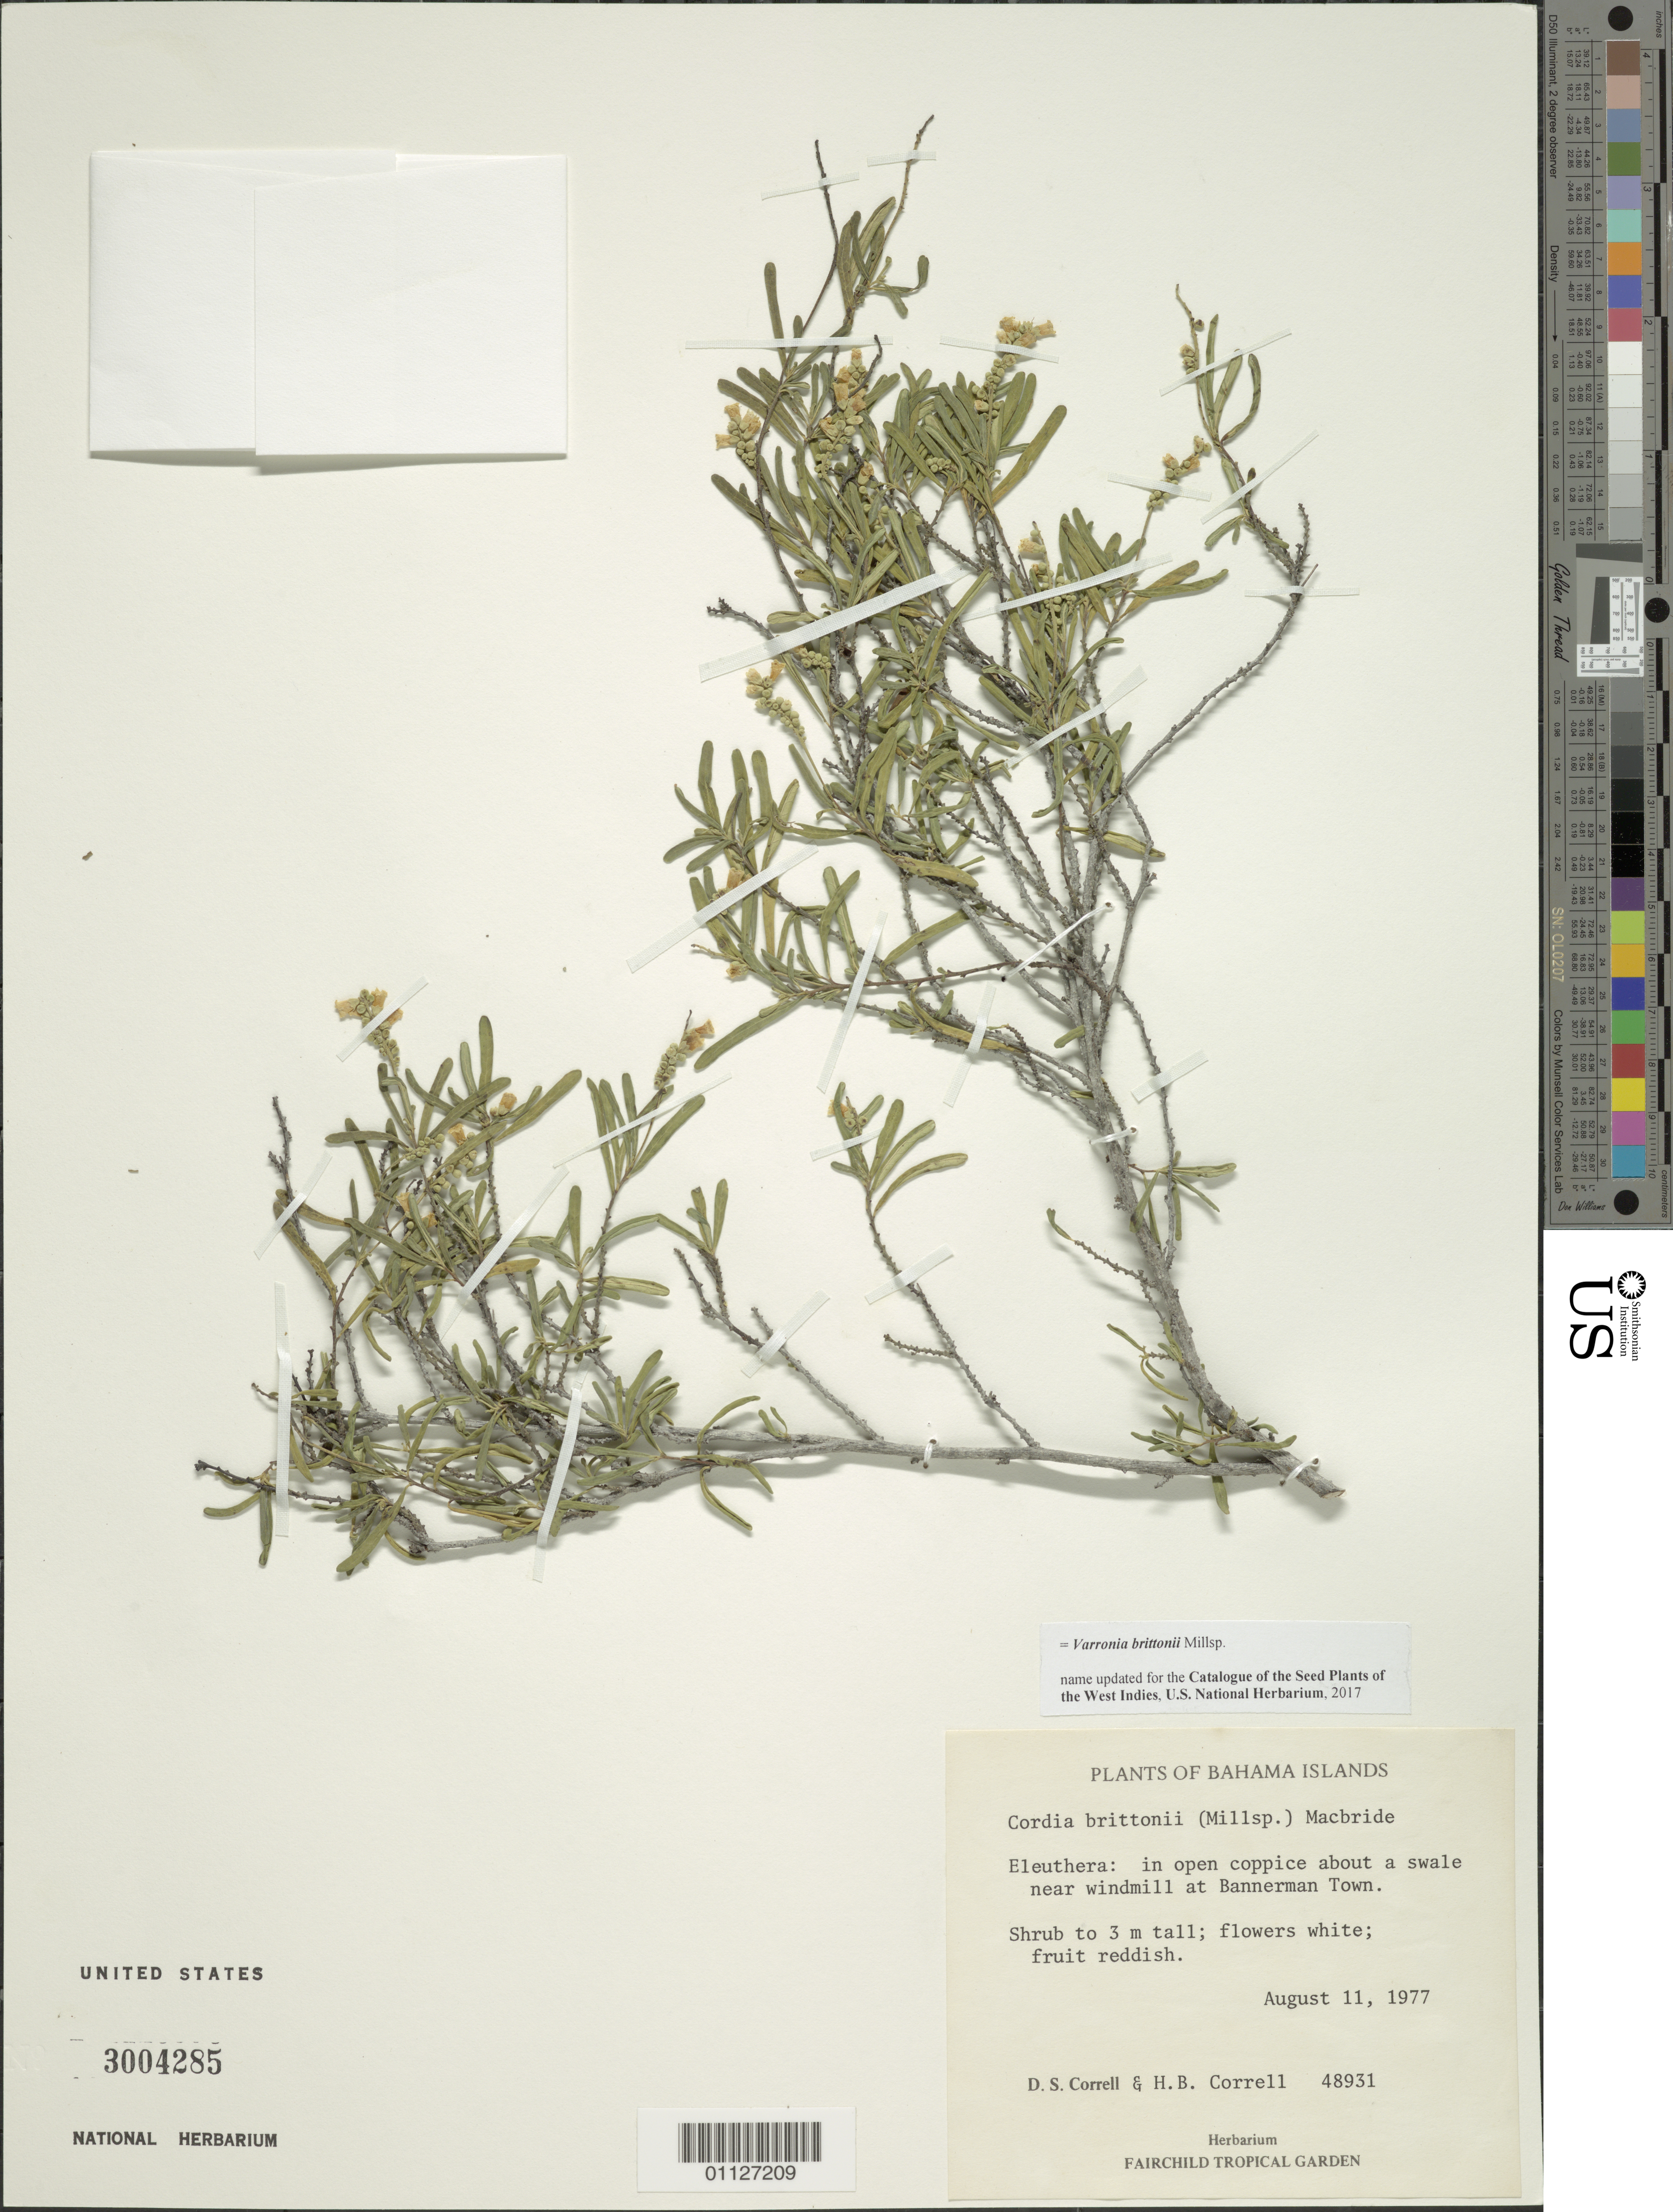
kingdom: Plantae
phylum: Tracheophyta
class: Magnoliopsida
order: Boraginales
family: Cordiaceae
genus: Varronia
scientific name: Varronia brittonii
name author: Millsp.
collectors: D. S. Correll & H. Correll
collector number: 48931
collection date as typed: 11 Aug 1977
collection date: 1977-08-11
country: Bahamas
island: Eleuthera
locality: Near windmill at Bannerman Town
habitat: In open coppice about a swale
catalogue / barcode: US 3004285